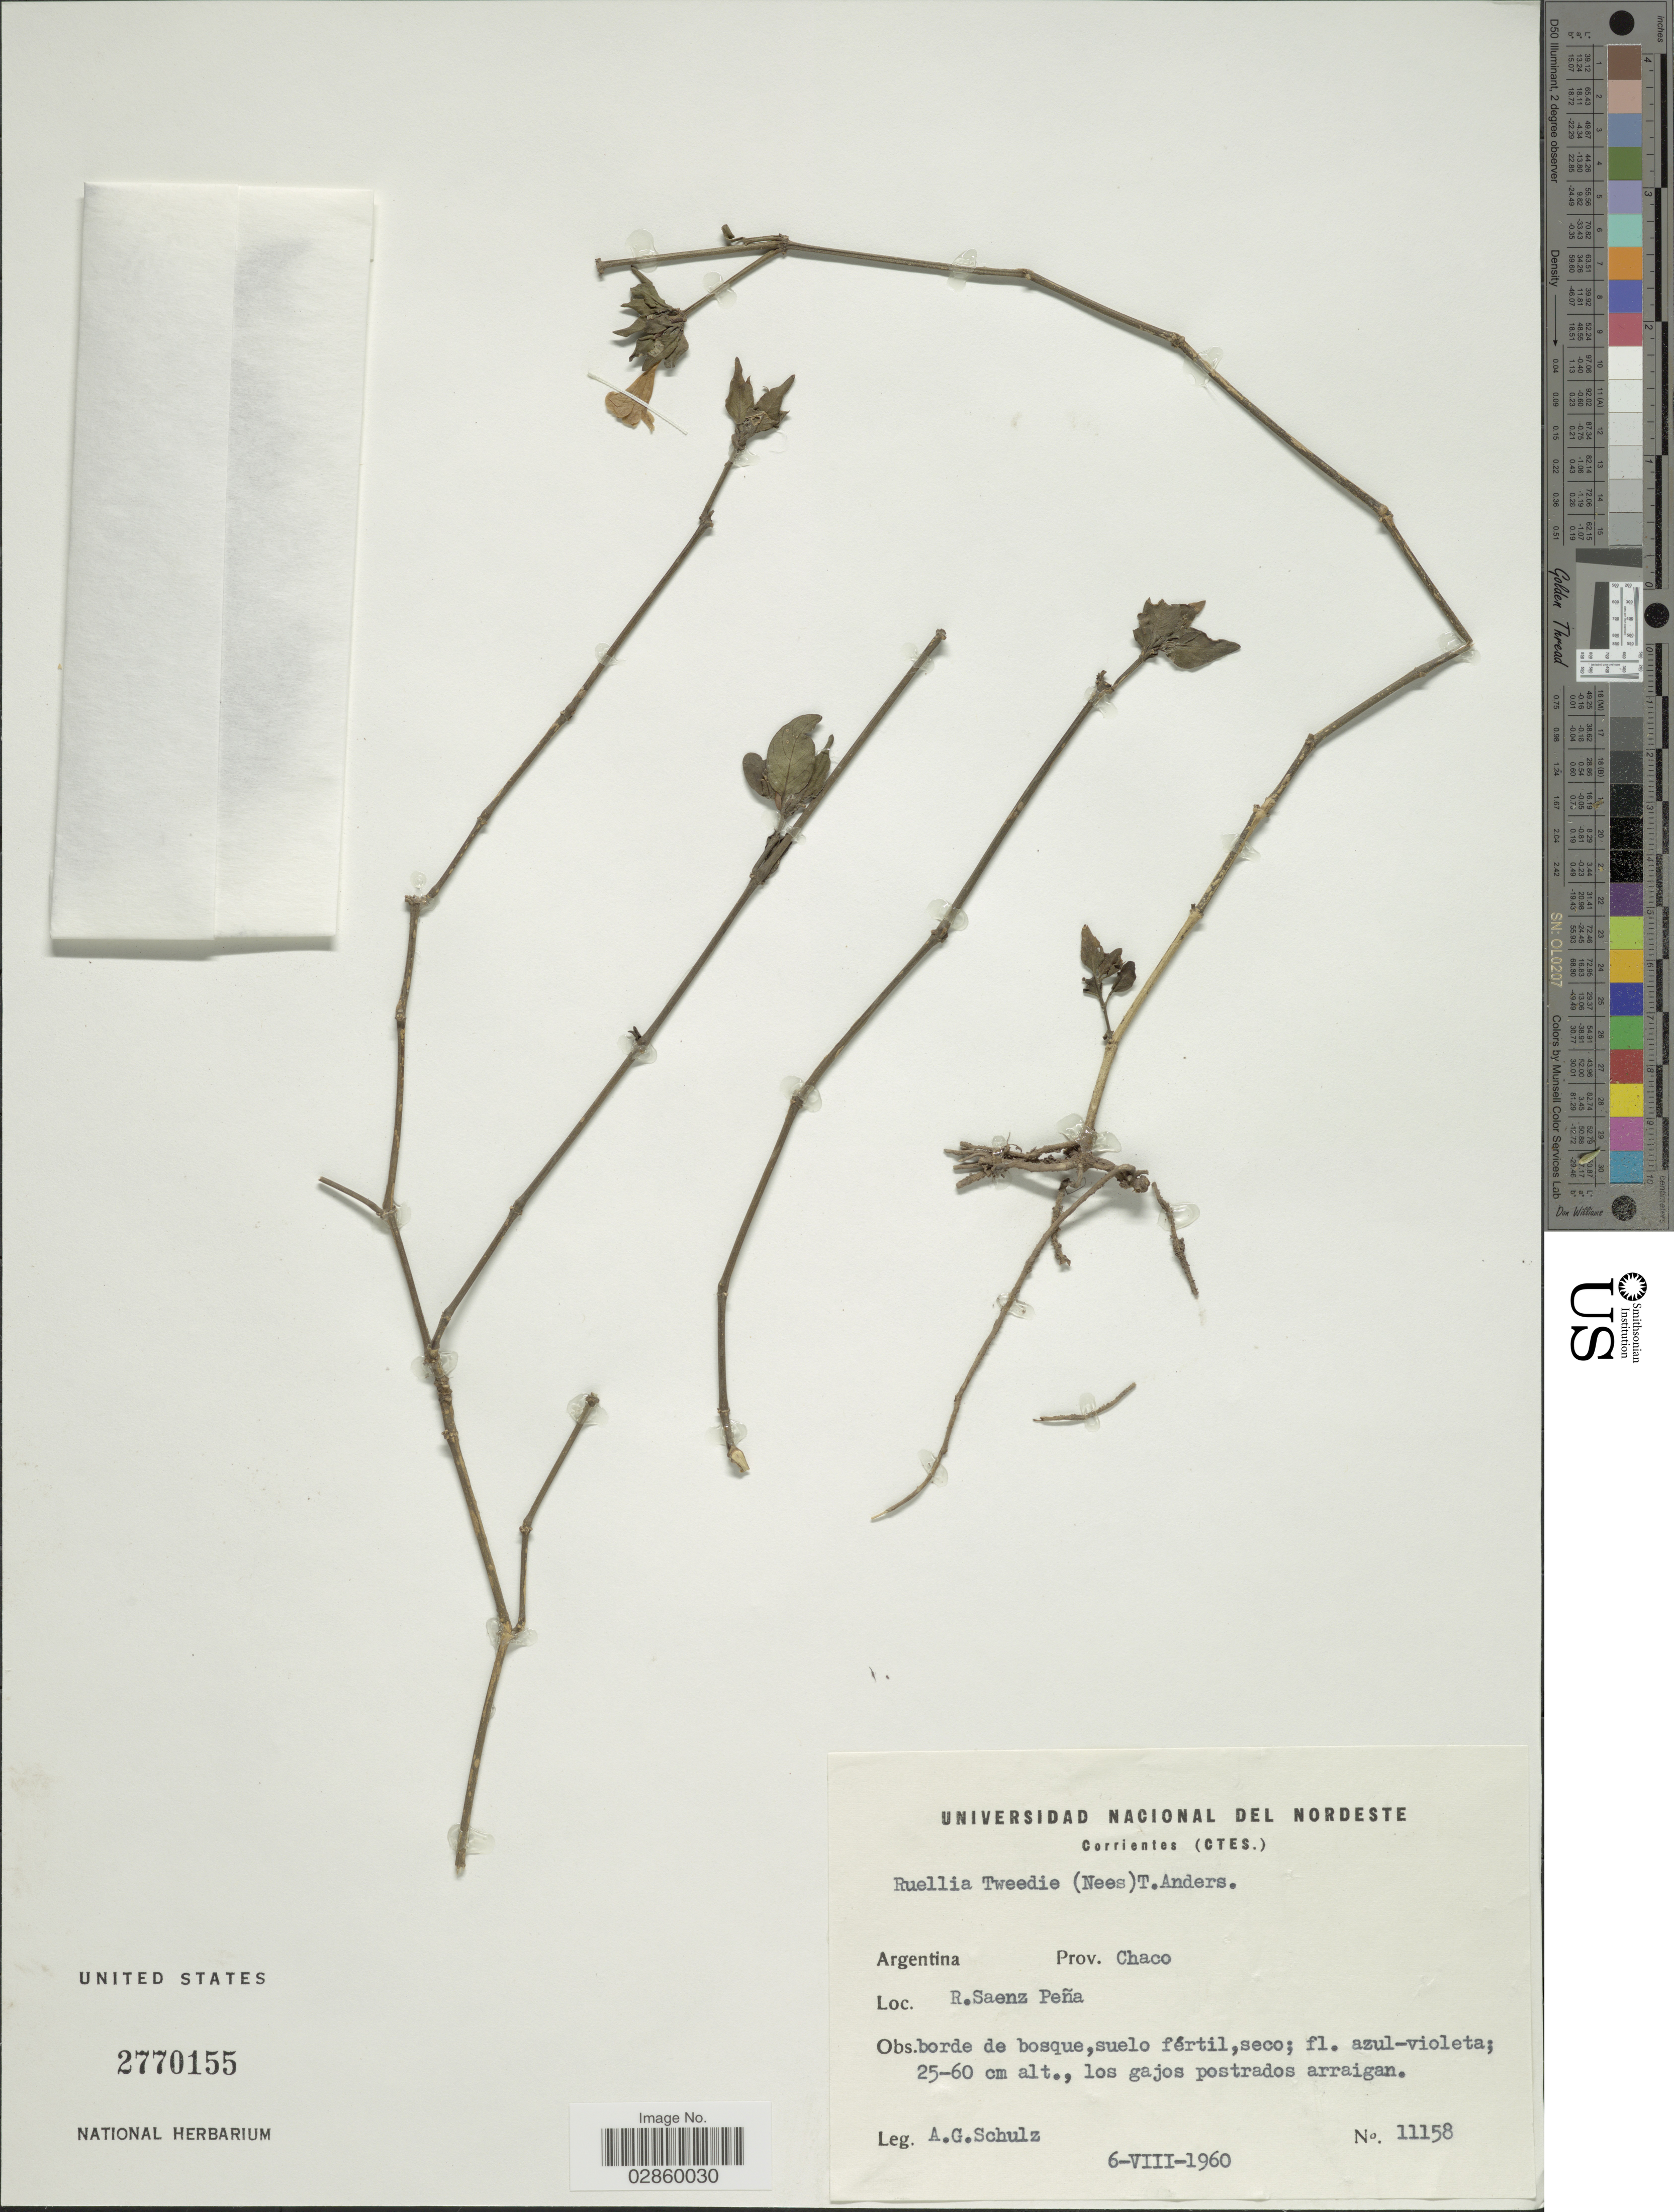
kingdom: Plantae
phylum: Tracheophyta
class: Magnoliopsida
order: Lamiales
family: Acanthaceae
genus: Ruellia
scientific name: Ruellia erythropus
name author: (Nees) Lindau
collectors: A. G. Schulz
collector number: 11158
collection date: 1960-08-06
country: Argentina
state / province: Chaco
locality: Prov. Chaco, R. Saenz Peña.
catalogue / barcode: US 2770155